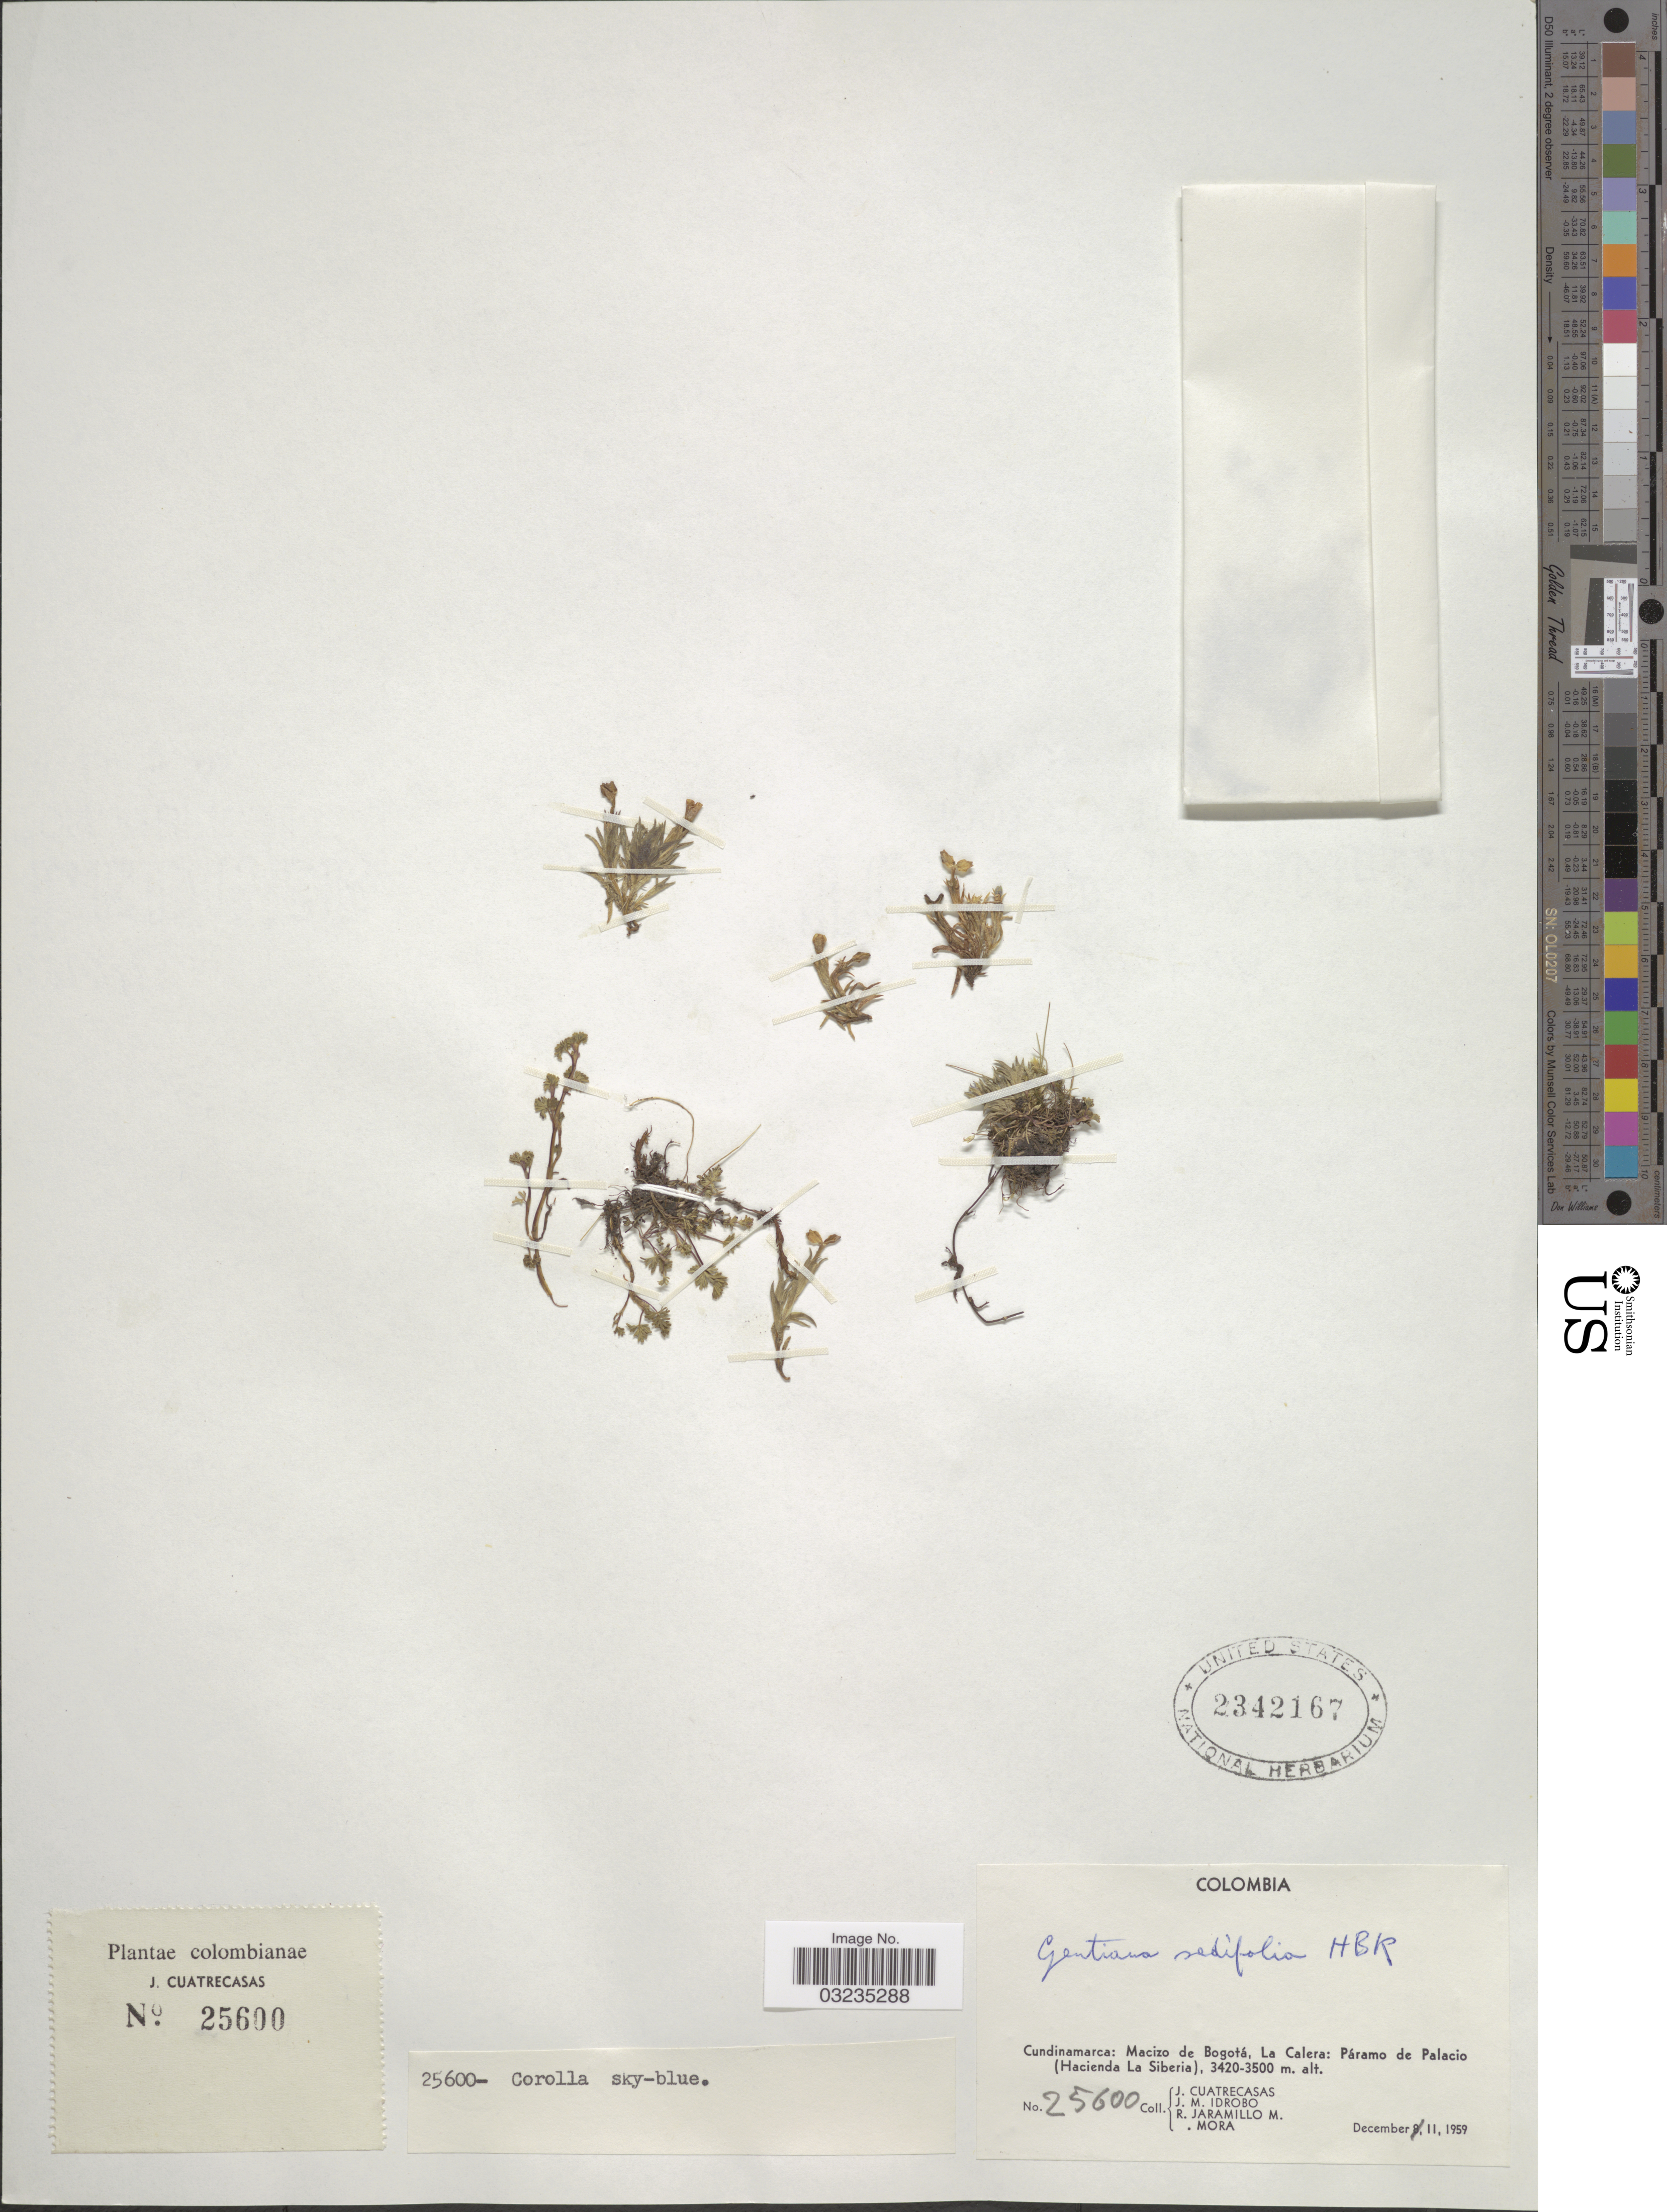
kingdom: Plantae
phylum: Tracheophyta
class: Magnoliopsida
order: Gentianales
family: Gentianaceae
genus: Gentiana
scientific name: Gentiana sedifolia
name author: Kunth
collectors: J. Cuatrecasas, J. M. Idrobo, R. Jaramillo M. & Mora, --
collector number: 25600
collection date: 1959-12-11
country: Colombia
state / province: Cundinamarca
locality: Macizo de Bogotá, La Calera: Páramo de Palacio (Hacienda La Siberia).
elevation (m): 3420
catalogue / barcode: US 2342167